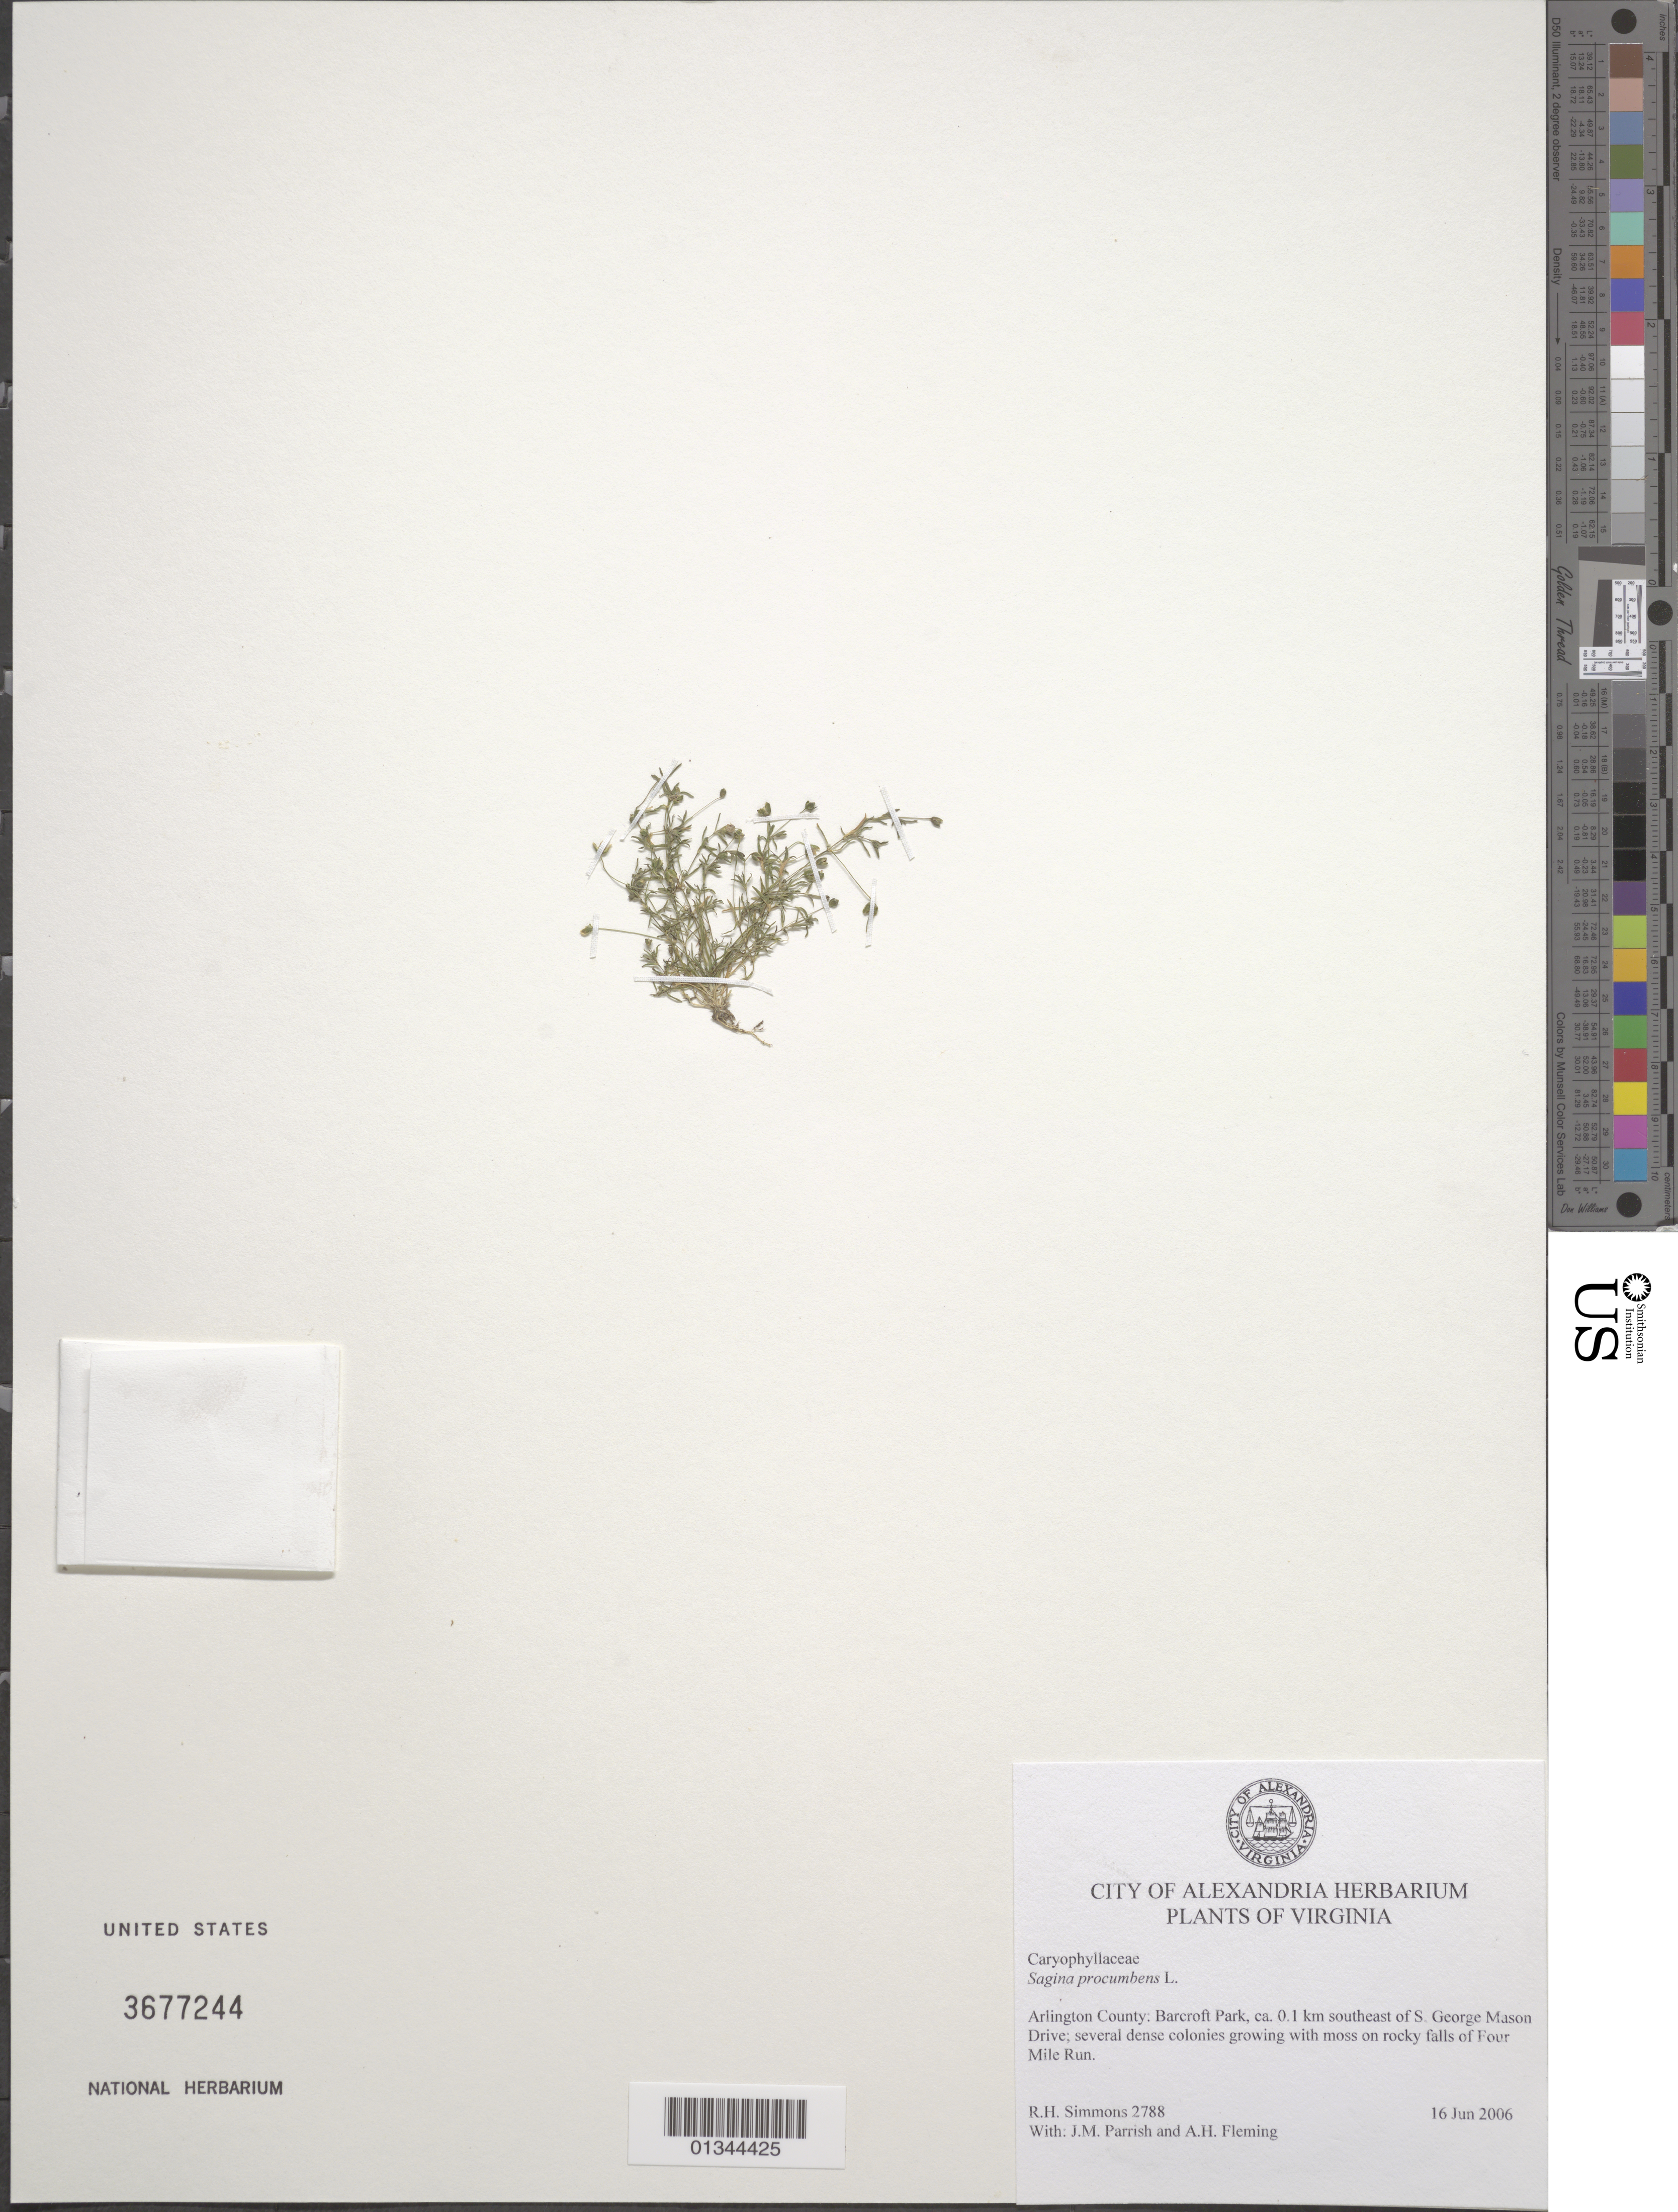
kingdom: Plantae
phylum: Tracheophyta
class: Magnoliopsida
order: Caryophyllales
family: Caryophyllaceae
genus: Sagina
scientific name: Sagina procumbens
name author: L.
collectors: R. H. Simmons, J. Parrish & A. Fleming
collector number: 2788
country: United States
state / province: Virginia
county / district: Arlington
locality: Barcroft Park, ca. 0.1 km southeast of S. George Mason Drive.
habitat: Several dense colonies growing with moss on rocky falls of Four Mile Run.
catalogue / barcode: US 3677244